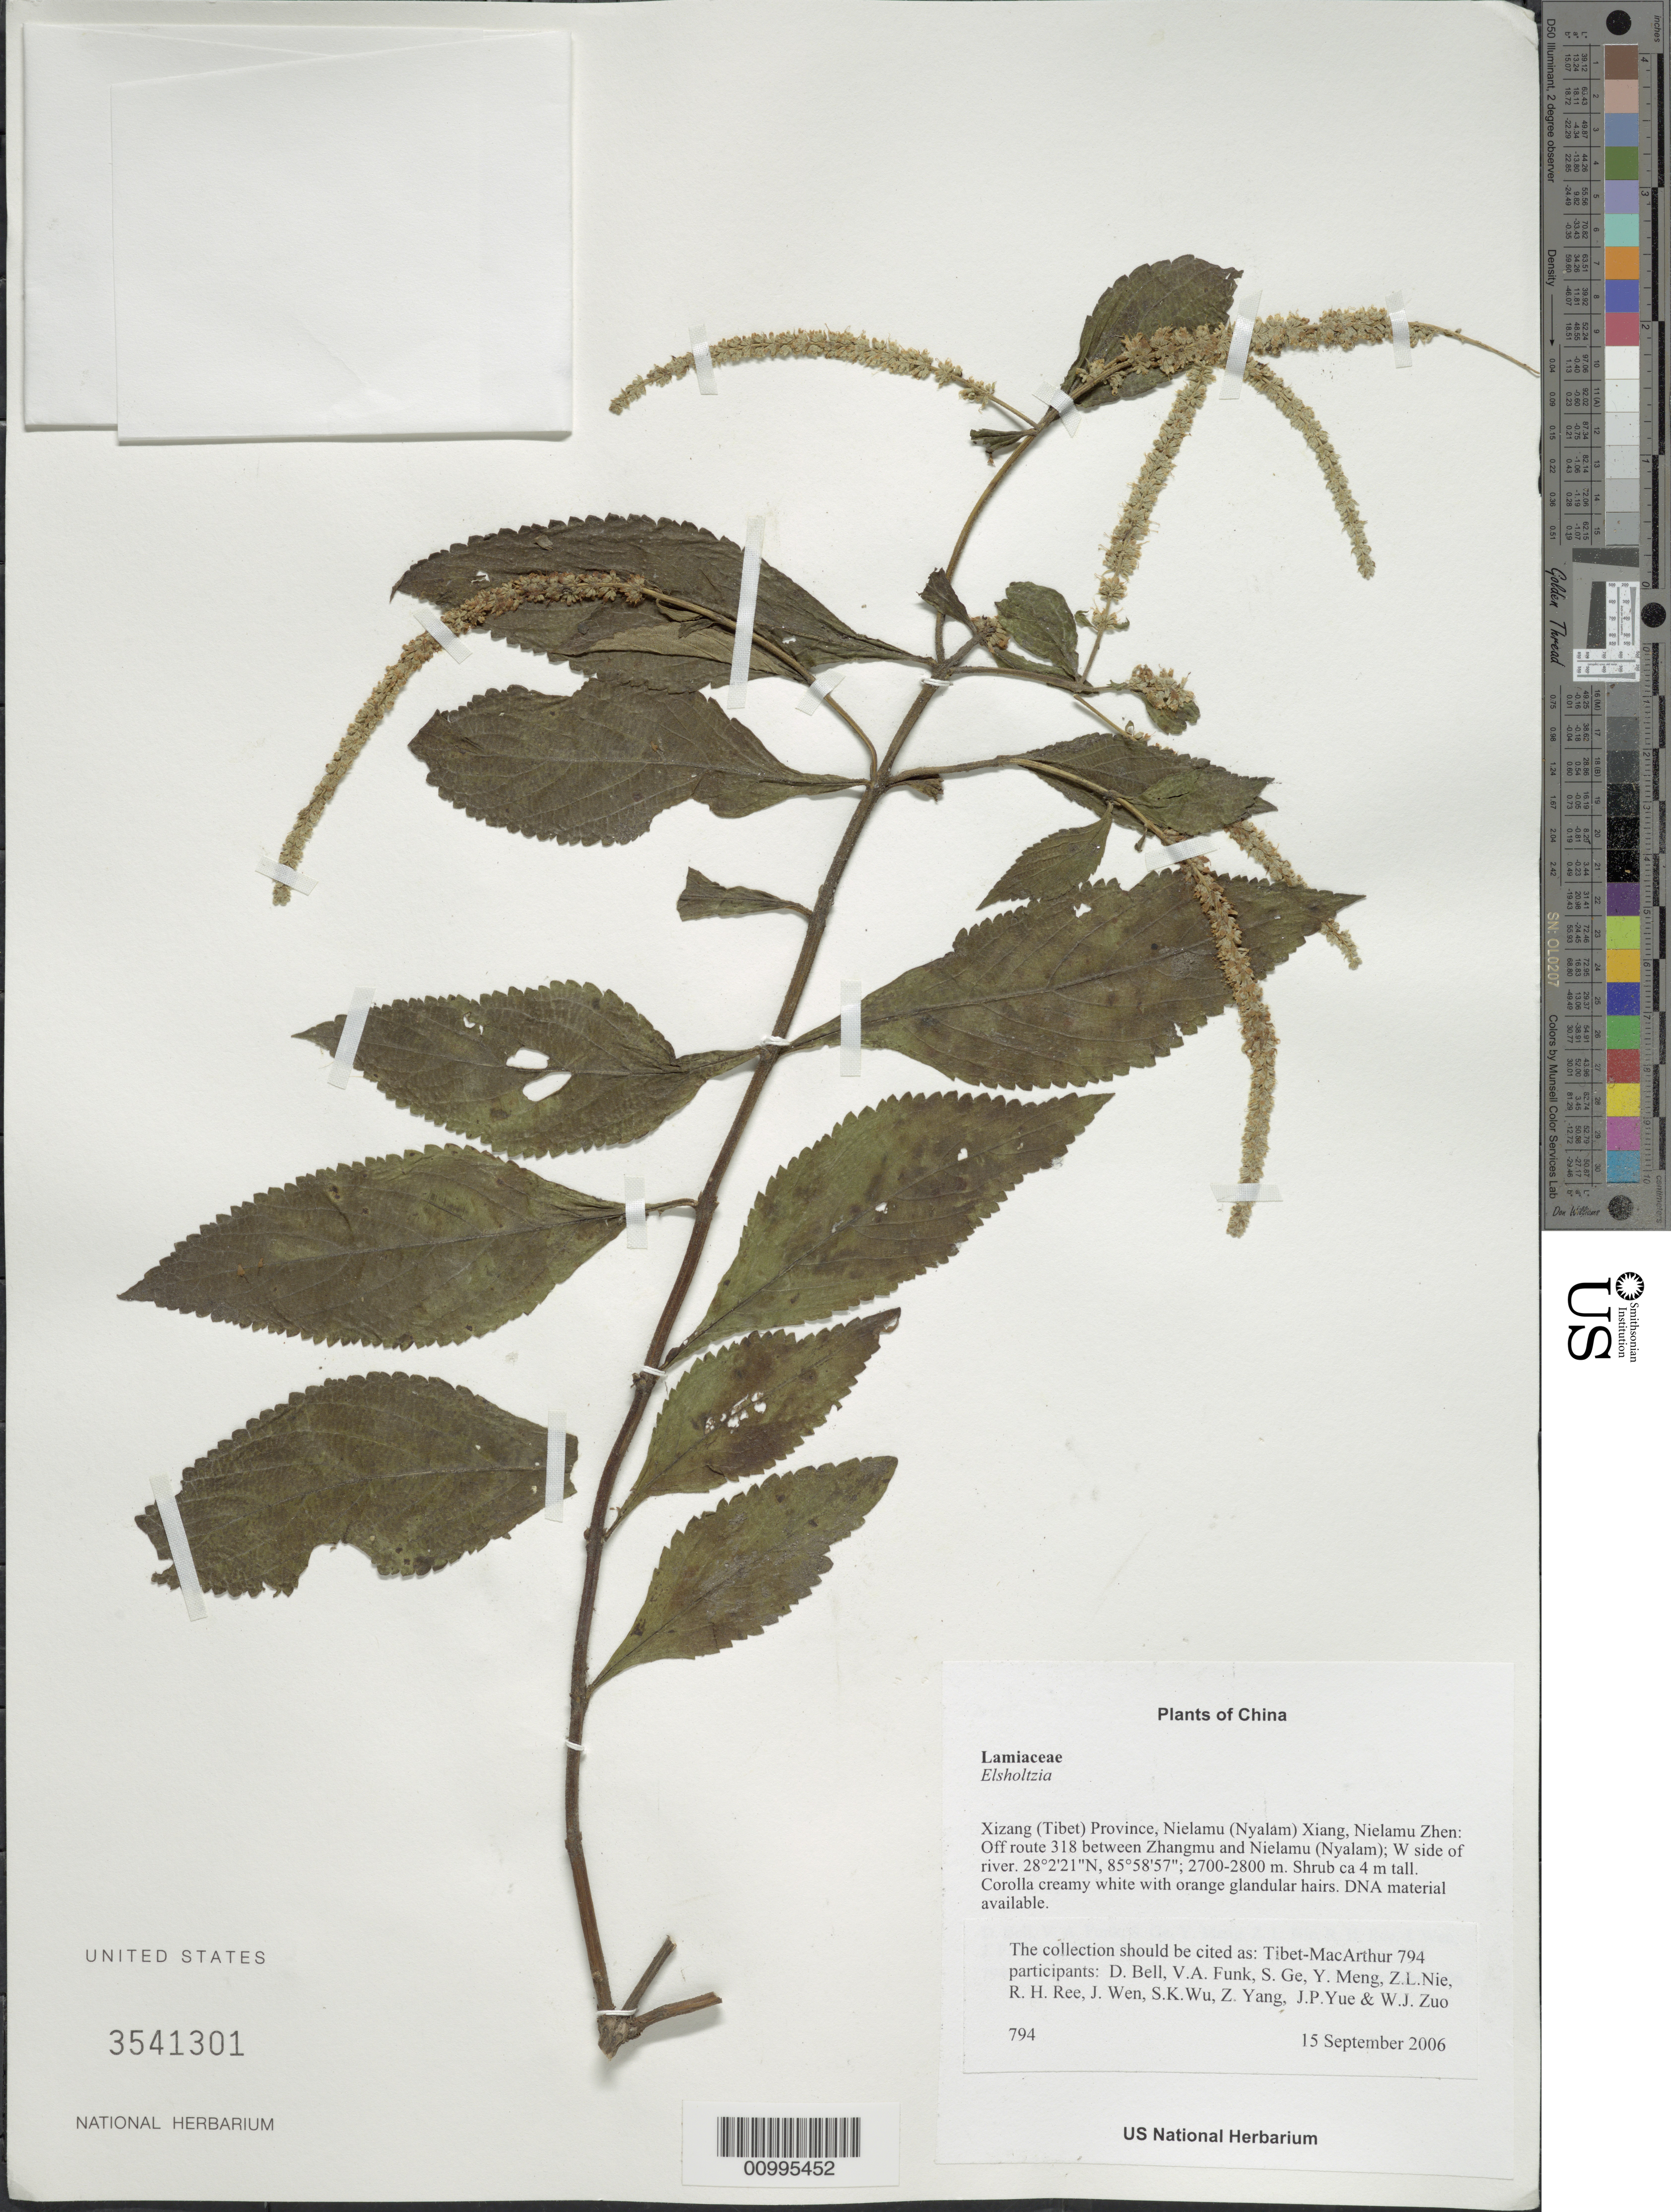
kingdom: Plantae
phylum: Tracheophyta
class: Magnoliopsida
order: Lamiales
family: Lamiaceae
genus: Elsholtzia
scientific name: Elsholtzia sp.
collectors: Tibet-MacArthur, D. A. Bell, V. Funk, S. Ge, Y. Meng, Z. Nie, R. Ree, J. Wen, J. Yue & W. Zuo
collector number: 794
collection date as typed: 15 Sep 2006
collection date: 2006-09-15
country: China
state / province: Xizang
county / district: Nielamu (Nyalam) Xian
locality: Nielamu Zhen. Off route 318 between Zhangmu and Nielamu (Nyalam); W side of river.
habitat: Steep slope with scattered broadleaved and coniferous trees (including Abies georgiana) and shrubs; disturbed active logging area.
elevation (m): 2700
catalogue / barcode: US 3541301